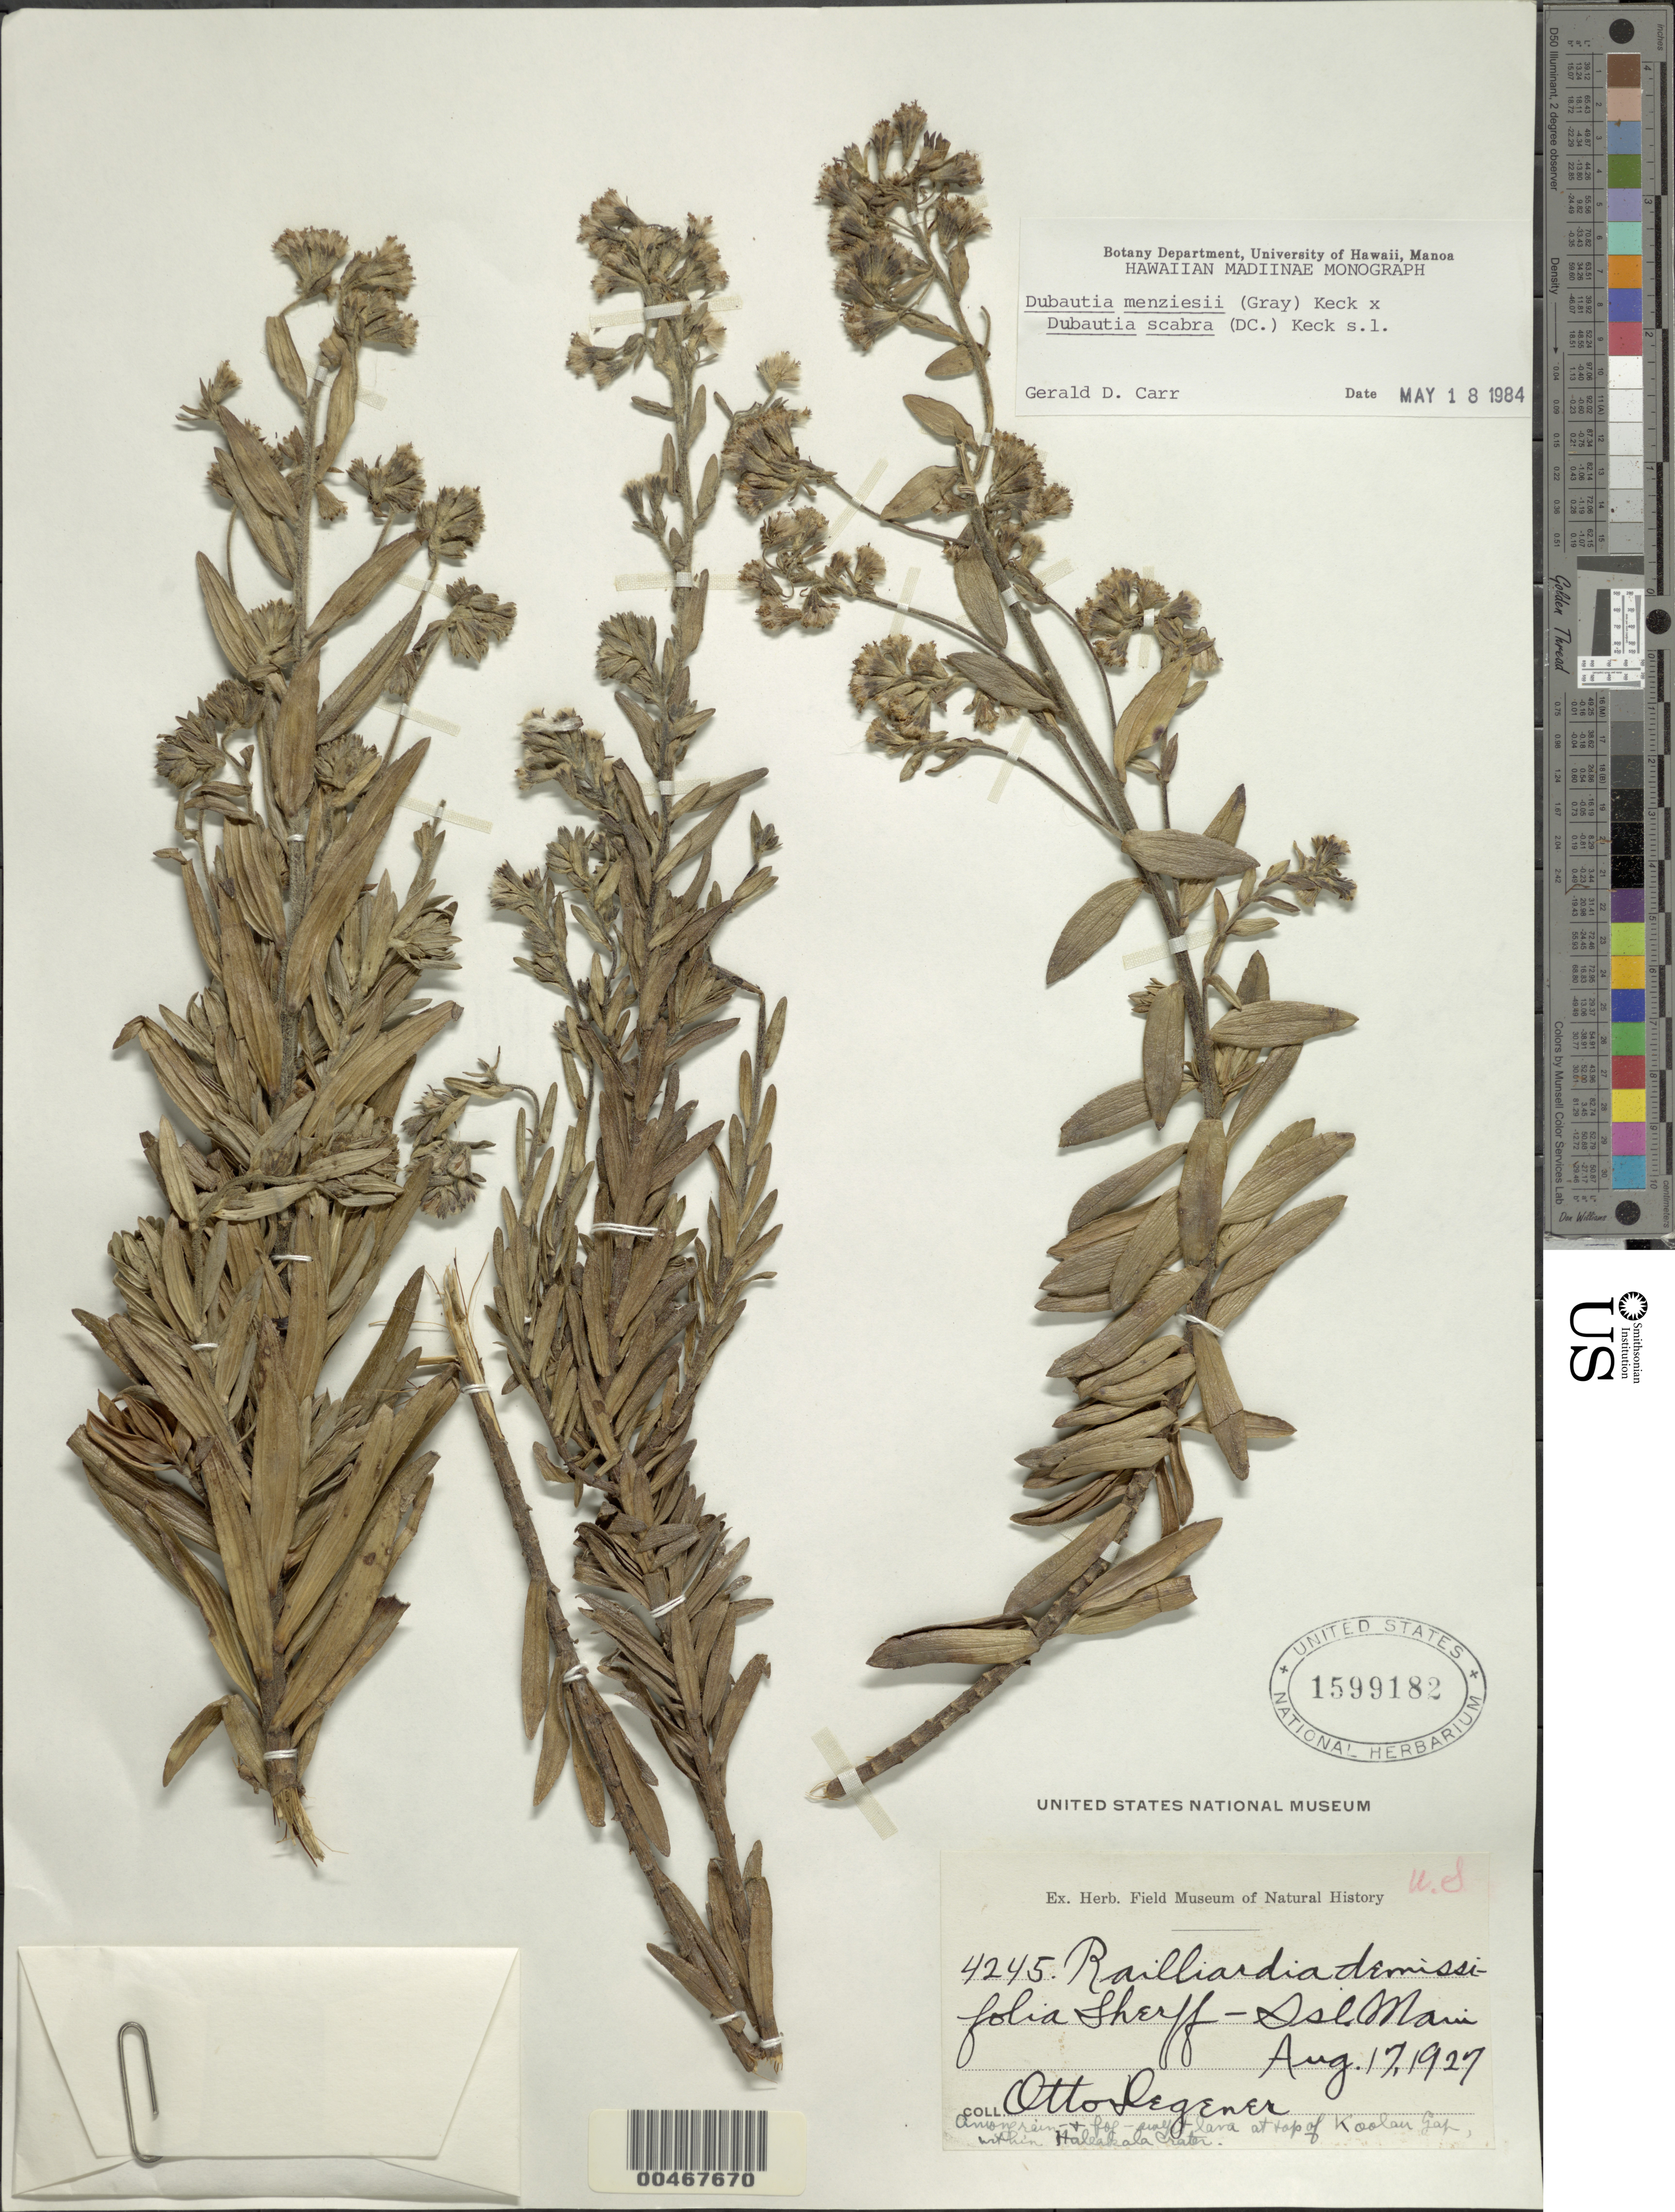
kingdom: Plantae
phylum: Tracheophyta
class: Magnoliopsida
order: Asterales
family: Asteraceae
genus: Dubautia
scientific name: Dubautia menziesii x D. scabra (DC.) D.D. Keck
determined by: Carr, G. D.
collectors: O. Degener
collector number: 4245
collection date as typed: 17 Aug 1927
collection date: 1927-08-17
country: United States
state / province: Hawaii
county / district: Maui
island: Maui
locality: At top of Koolau Gap, within Haleakala Crater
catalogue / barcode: US 1599182